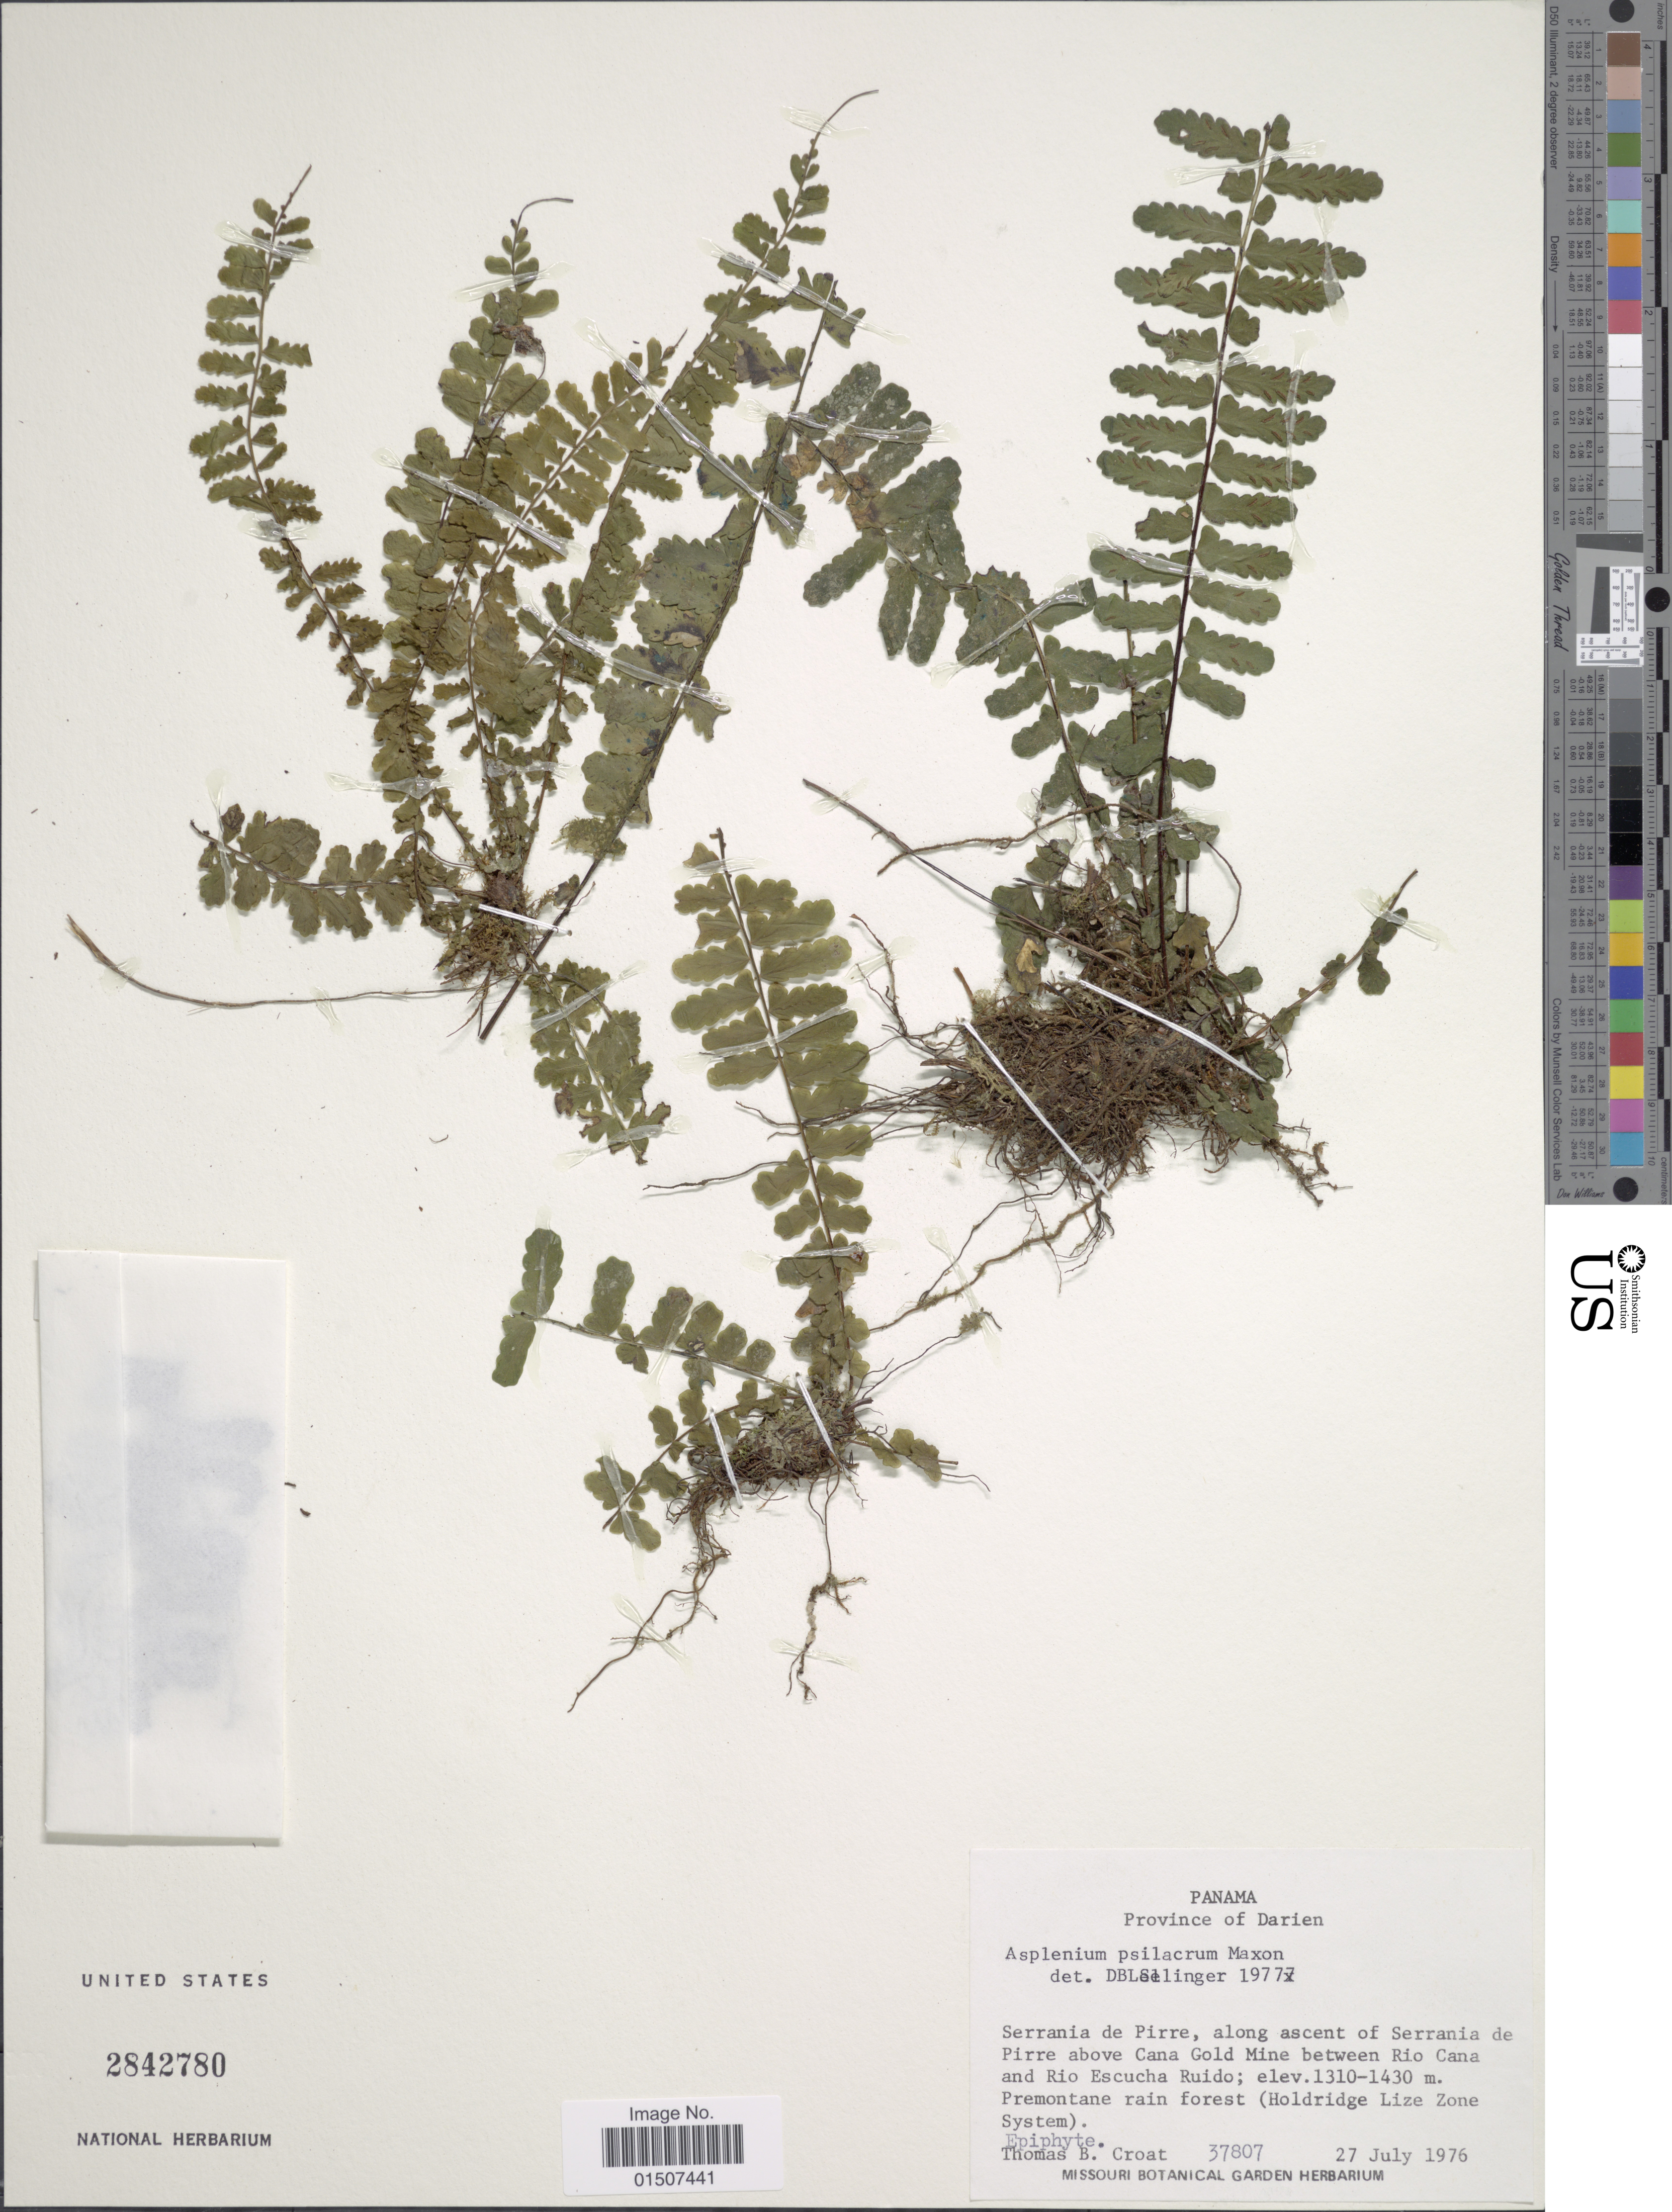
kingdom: Plantae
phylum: Tracheophyta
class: Polypodiopsida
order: Polypodiales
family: Aspleniaceae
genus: Asplenium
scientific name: Asplenium psilacrum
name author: Maxon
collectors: T. B. Croat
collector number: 37807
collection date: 1976-07-27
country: Panama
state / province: Darién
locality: Serrania de Pirre, along ascent of Serrania de Pirre above Cana Gold Mine between Rio Cana and Rio Escucha Ruido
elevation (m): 1310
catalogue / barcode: US 2842780